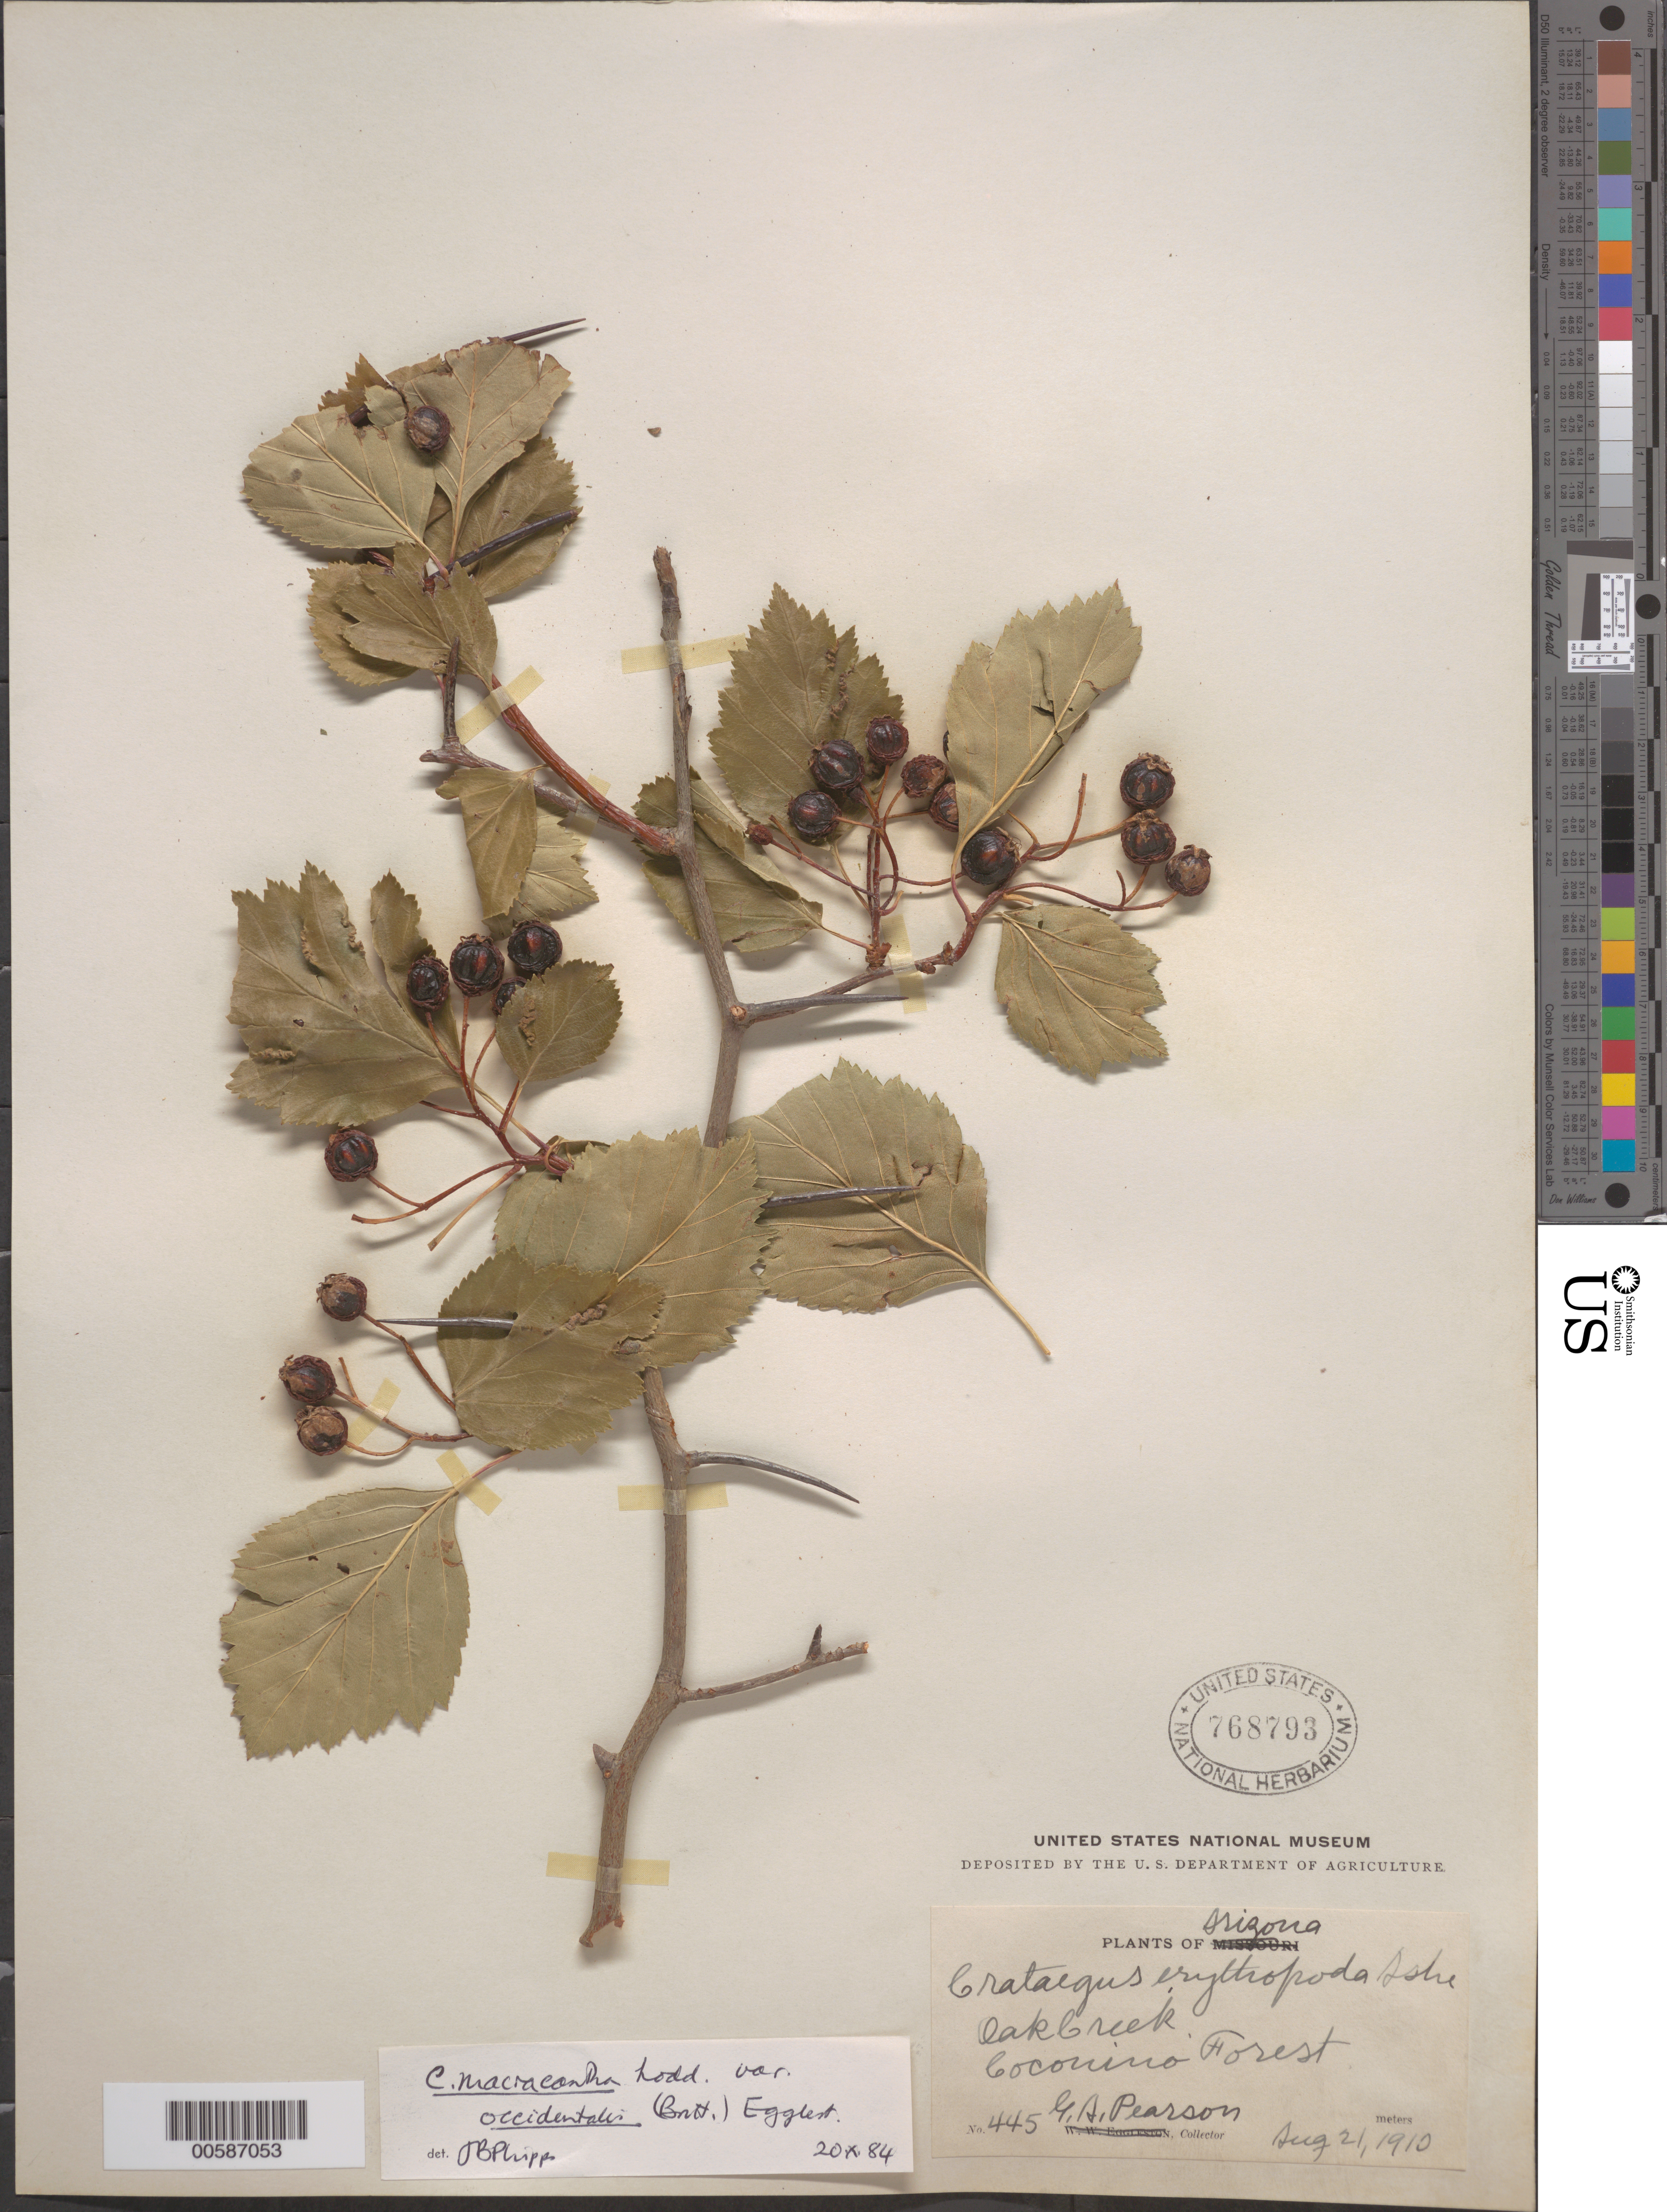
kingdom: Plantae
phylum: Tracheophyta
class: Magnoliopsida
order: Rosales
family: Rosaceae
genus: Crataegus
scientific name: Crataegus macracantha var. occidentalis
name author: (Britton) Eggl.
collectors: G. A. Pearson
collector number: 445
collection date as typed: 21 Aug 1910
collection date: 1910-08-21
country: United States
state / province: Arizona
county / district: Coconino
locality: Oak Creek, Coconino Forest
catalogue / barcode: US 768793